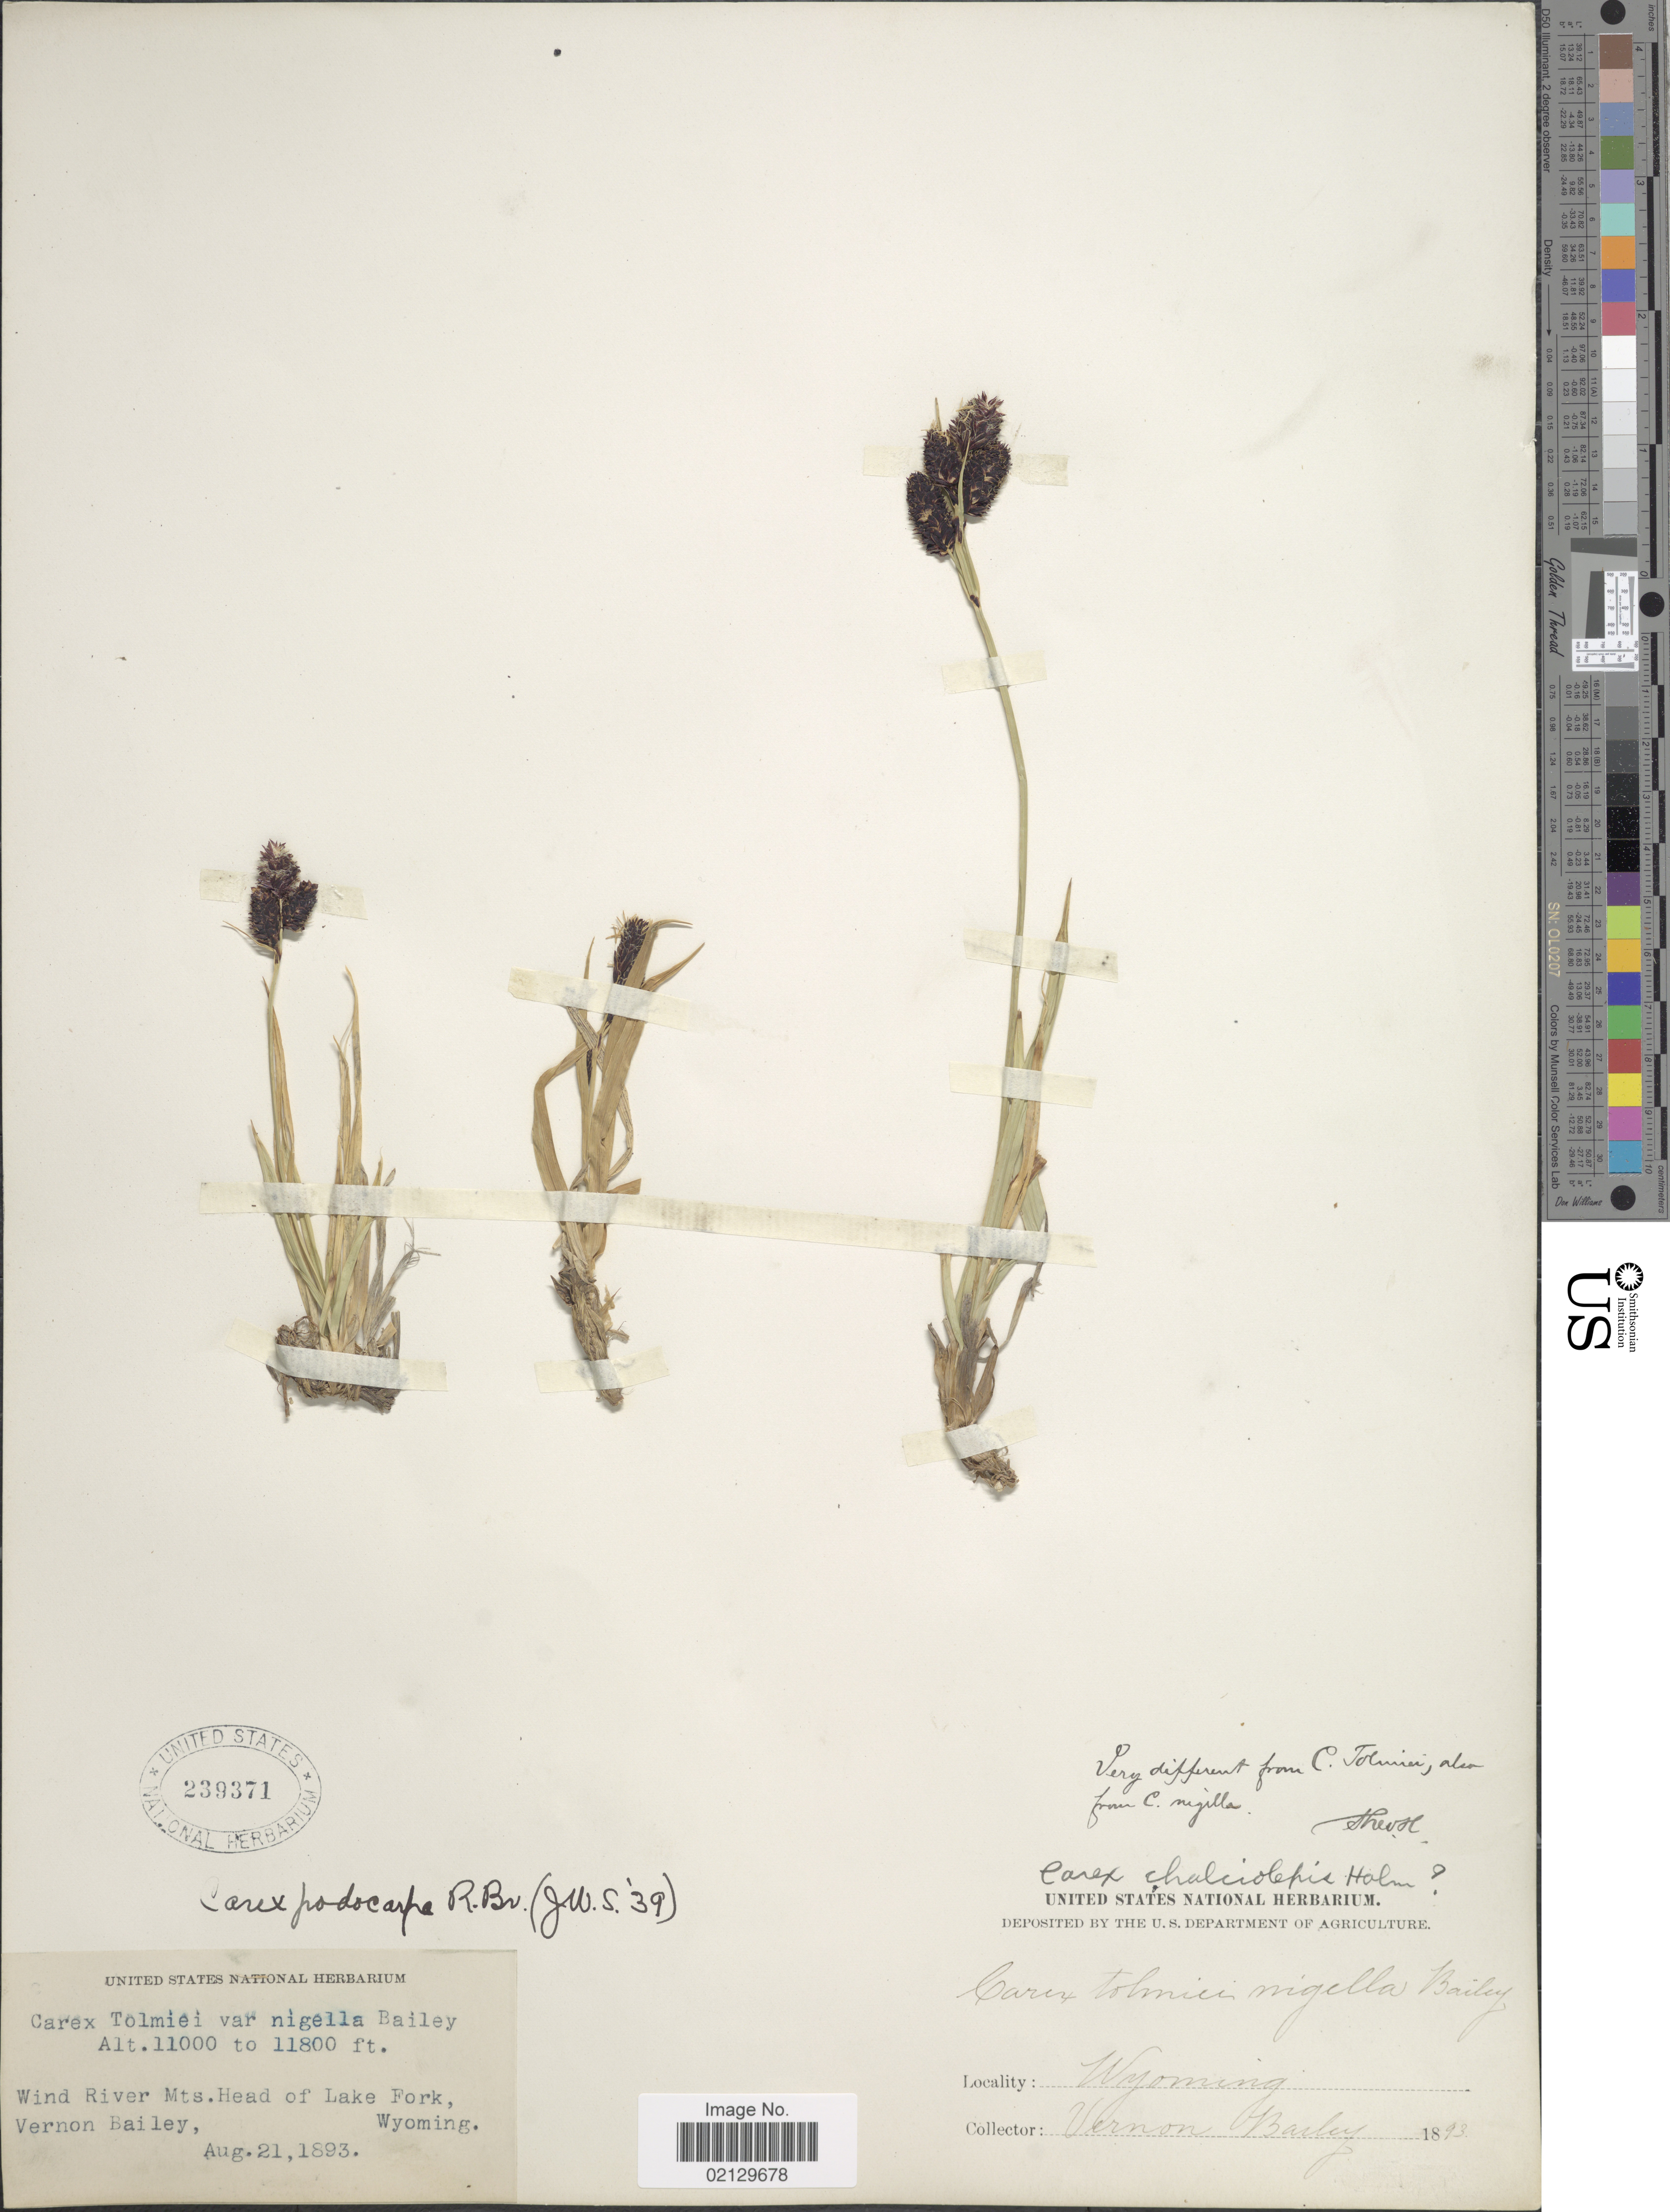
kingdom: Plantae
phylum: Tracheophyta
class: Liliopsida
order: Poales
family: Cyperaceae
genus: Carex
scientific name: Carex podocarpa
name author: R. Br.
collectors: V. O. Bailey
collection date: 1893-08-21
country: United States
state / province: Wyoming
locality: Wyoming, Wind River Mts. Head of Lake Fork, Wyoming.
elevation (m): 3353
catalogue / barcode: US 239371